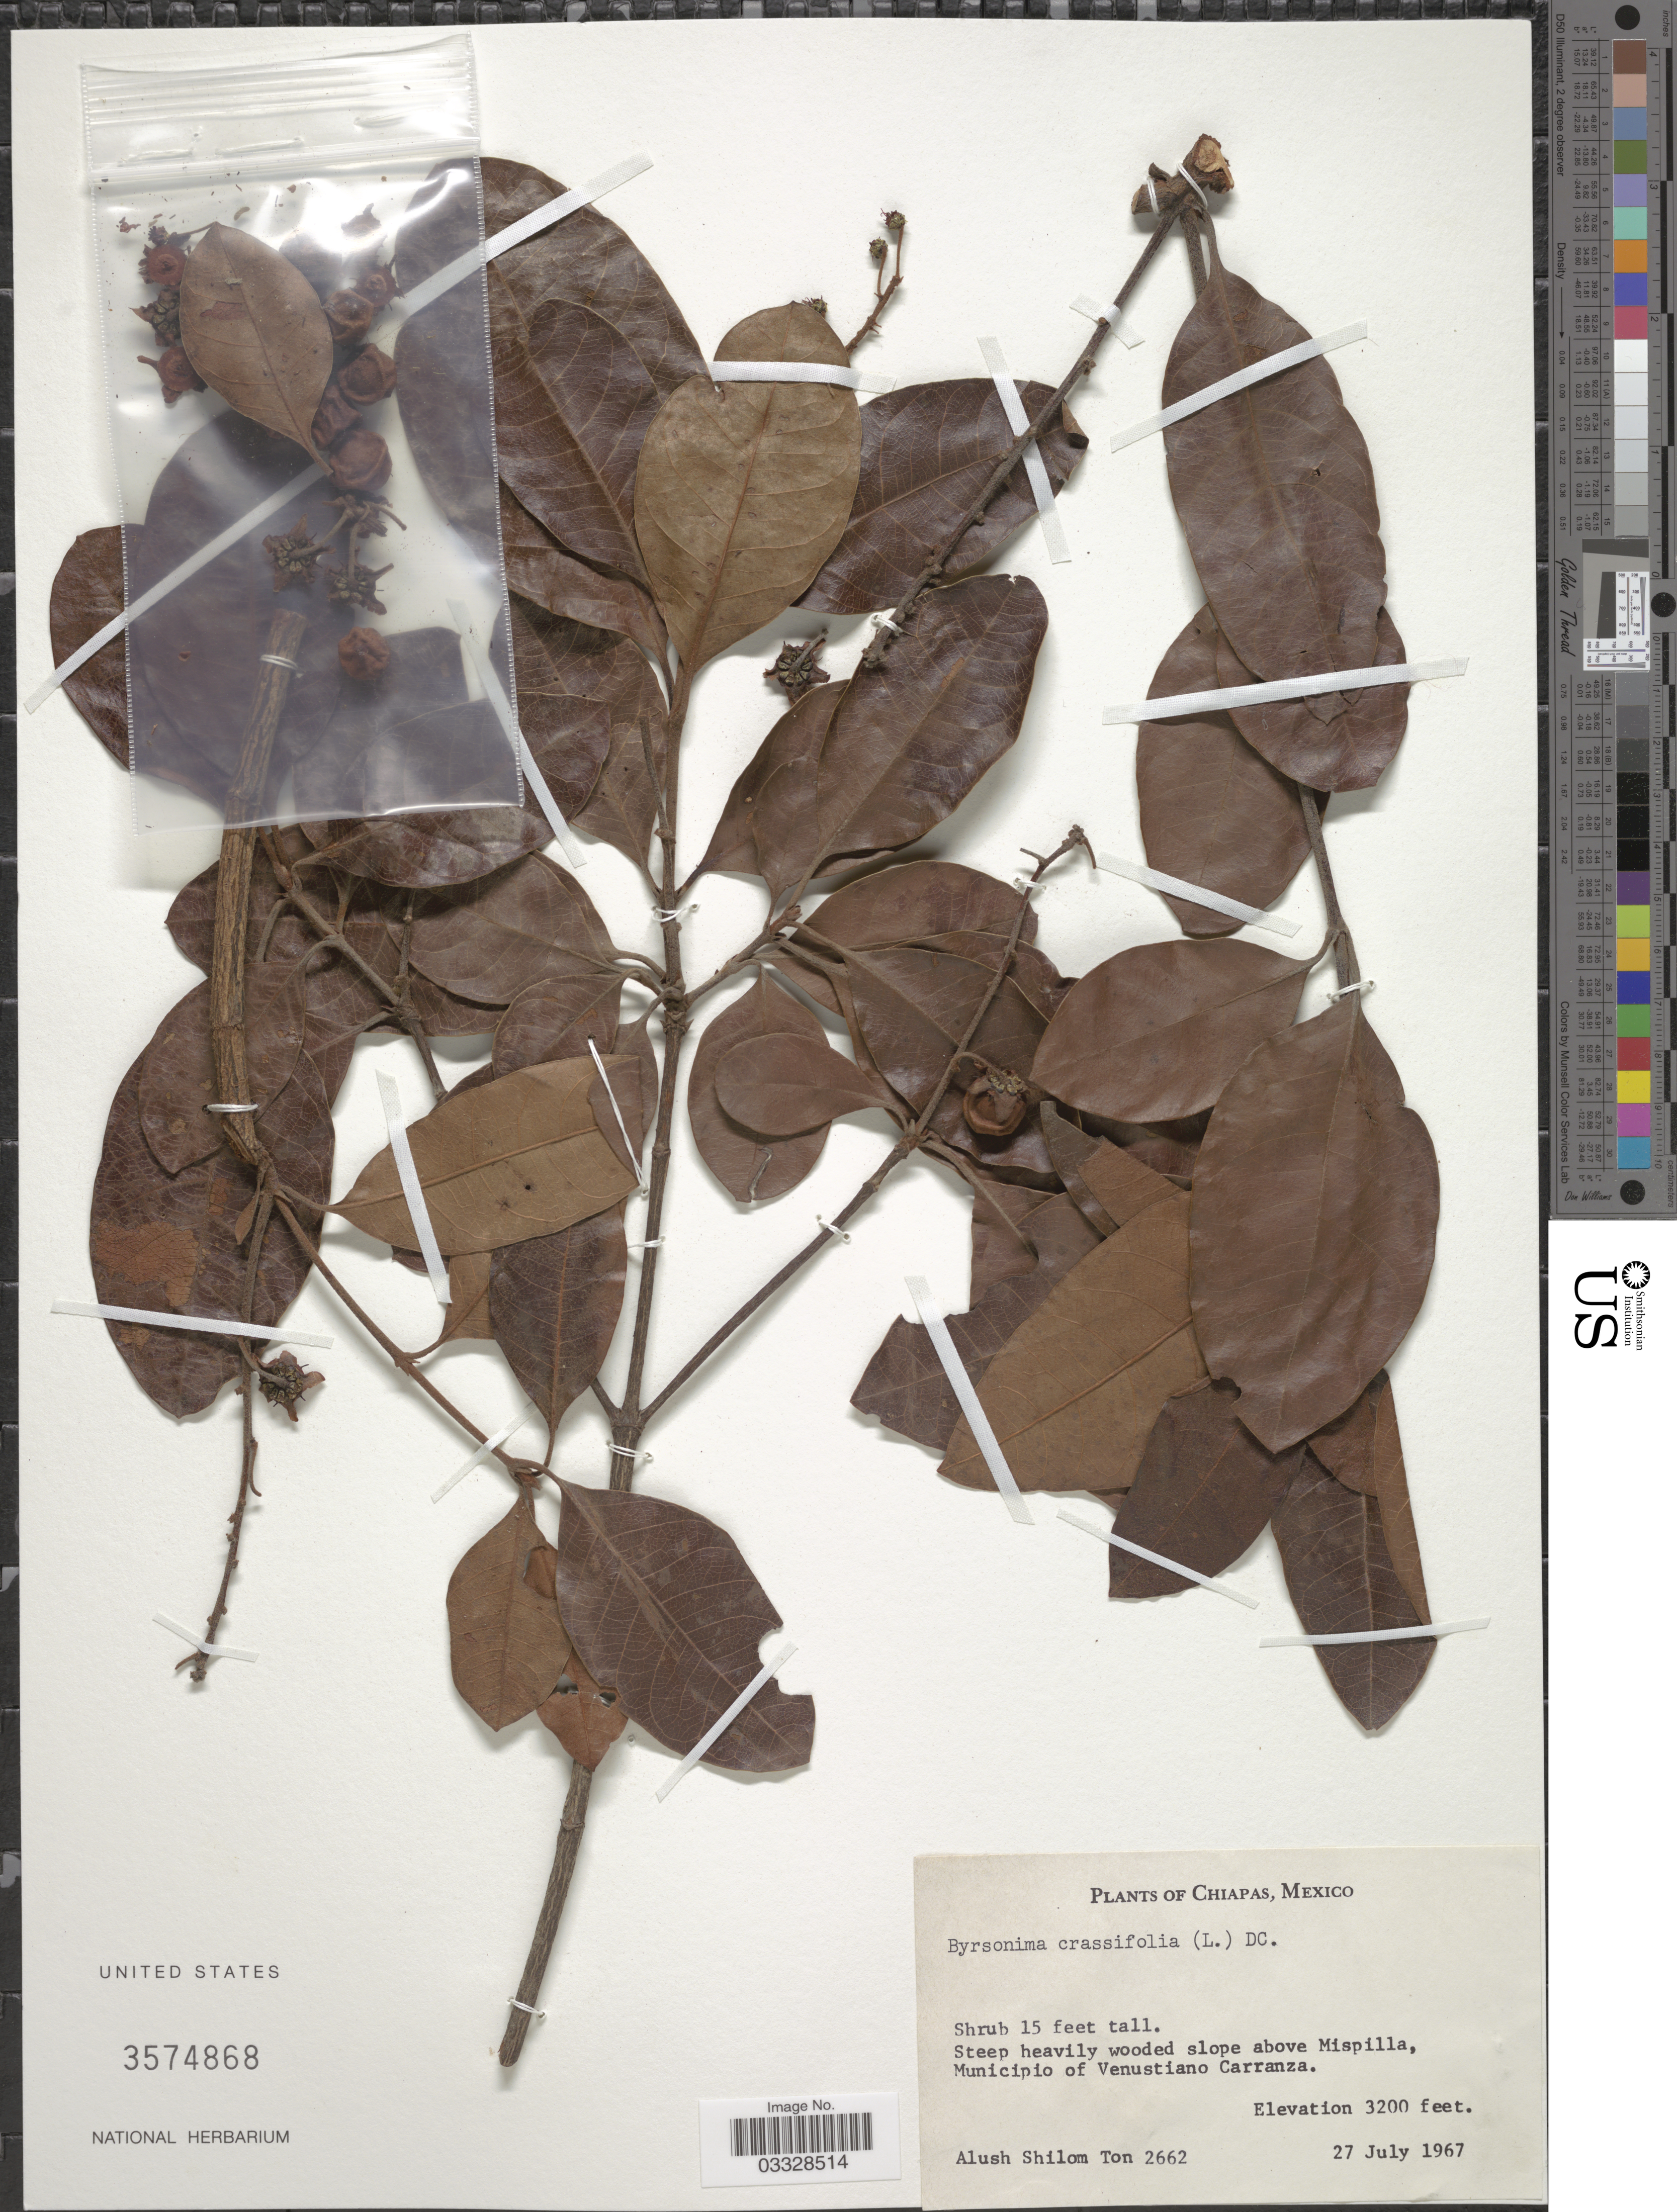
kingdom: Plantae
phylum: Tracheophyta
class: Magnoliopsida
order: Malpighiales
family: Malpighiaceae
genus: Byrsonima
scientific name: Byrsonima crassifolia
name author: (L.) Kunth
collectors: A. M. Ton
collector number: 2662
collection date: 1967-07-27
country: Mexico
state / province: Chiapas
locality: Steep heavily wooded slope above Mispilla, Municipio of Venustiano Carranza.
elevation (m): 975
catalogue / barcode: US 3574868